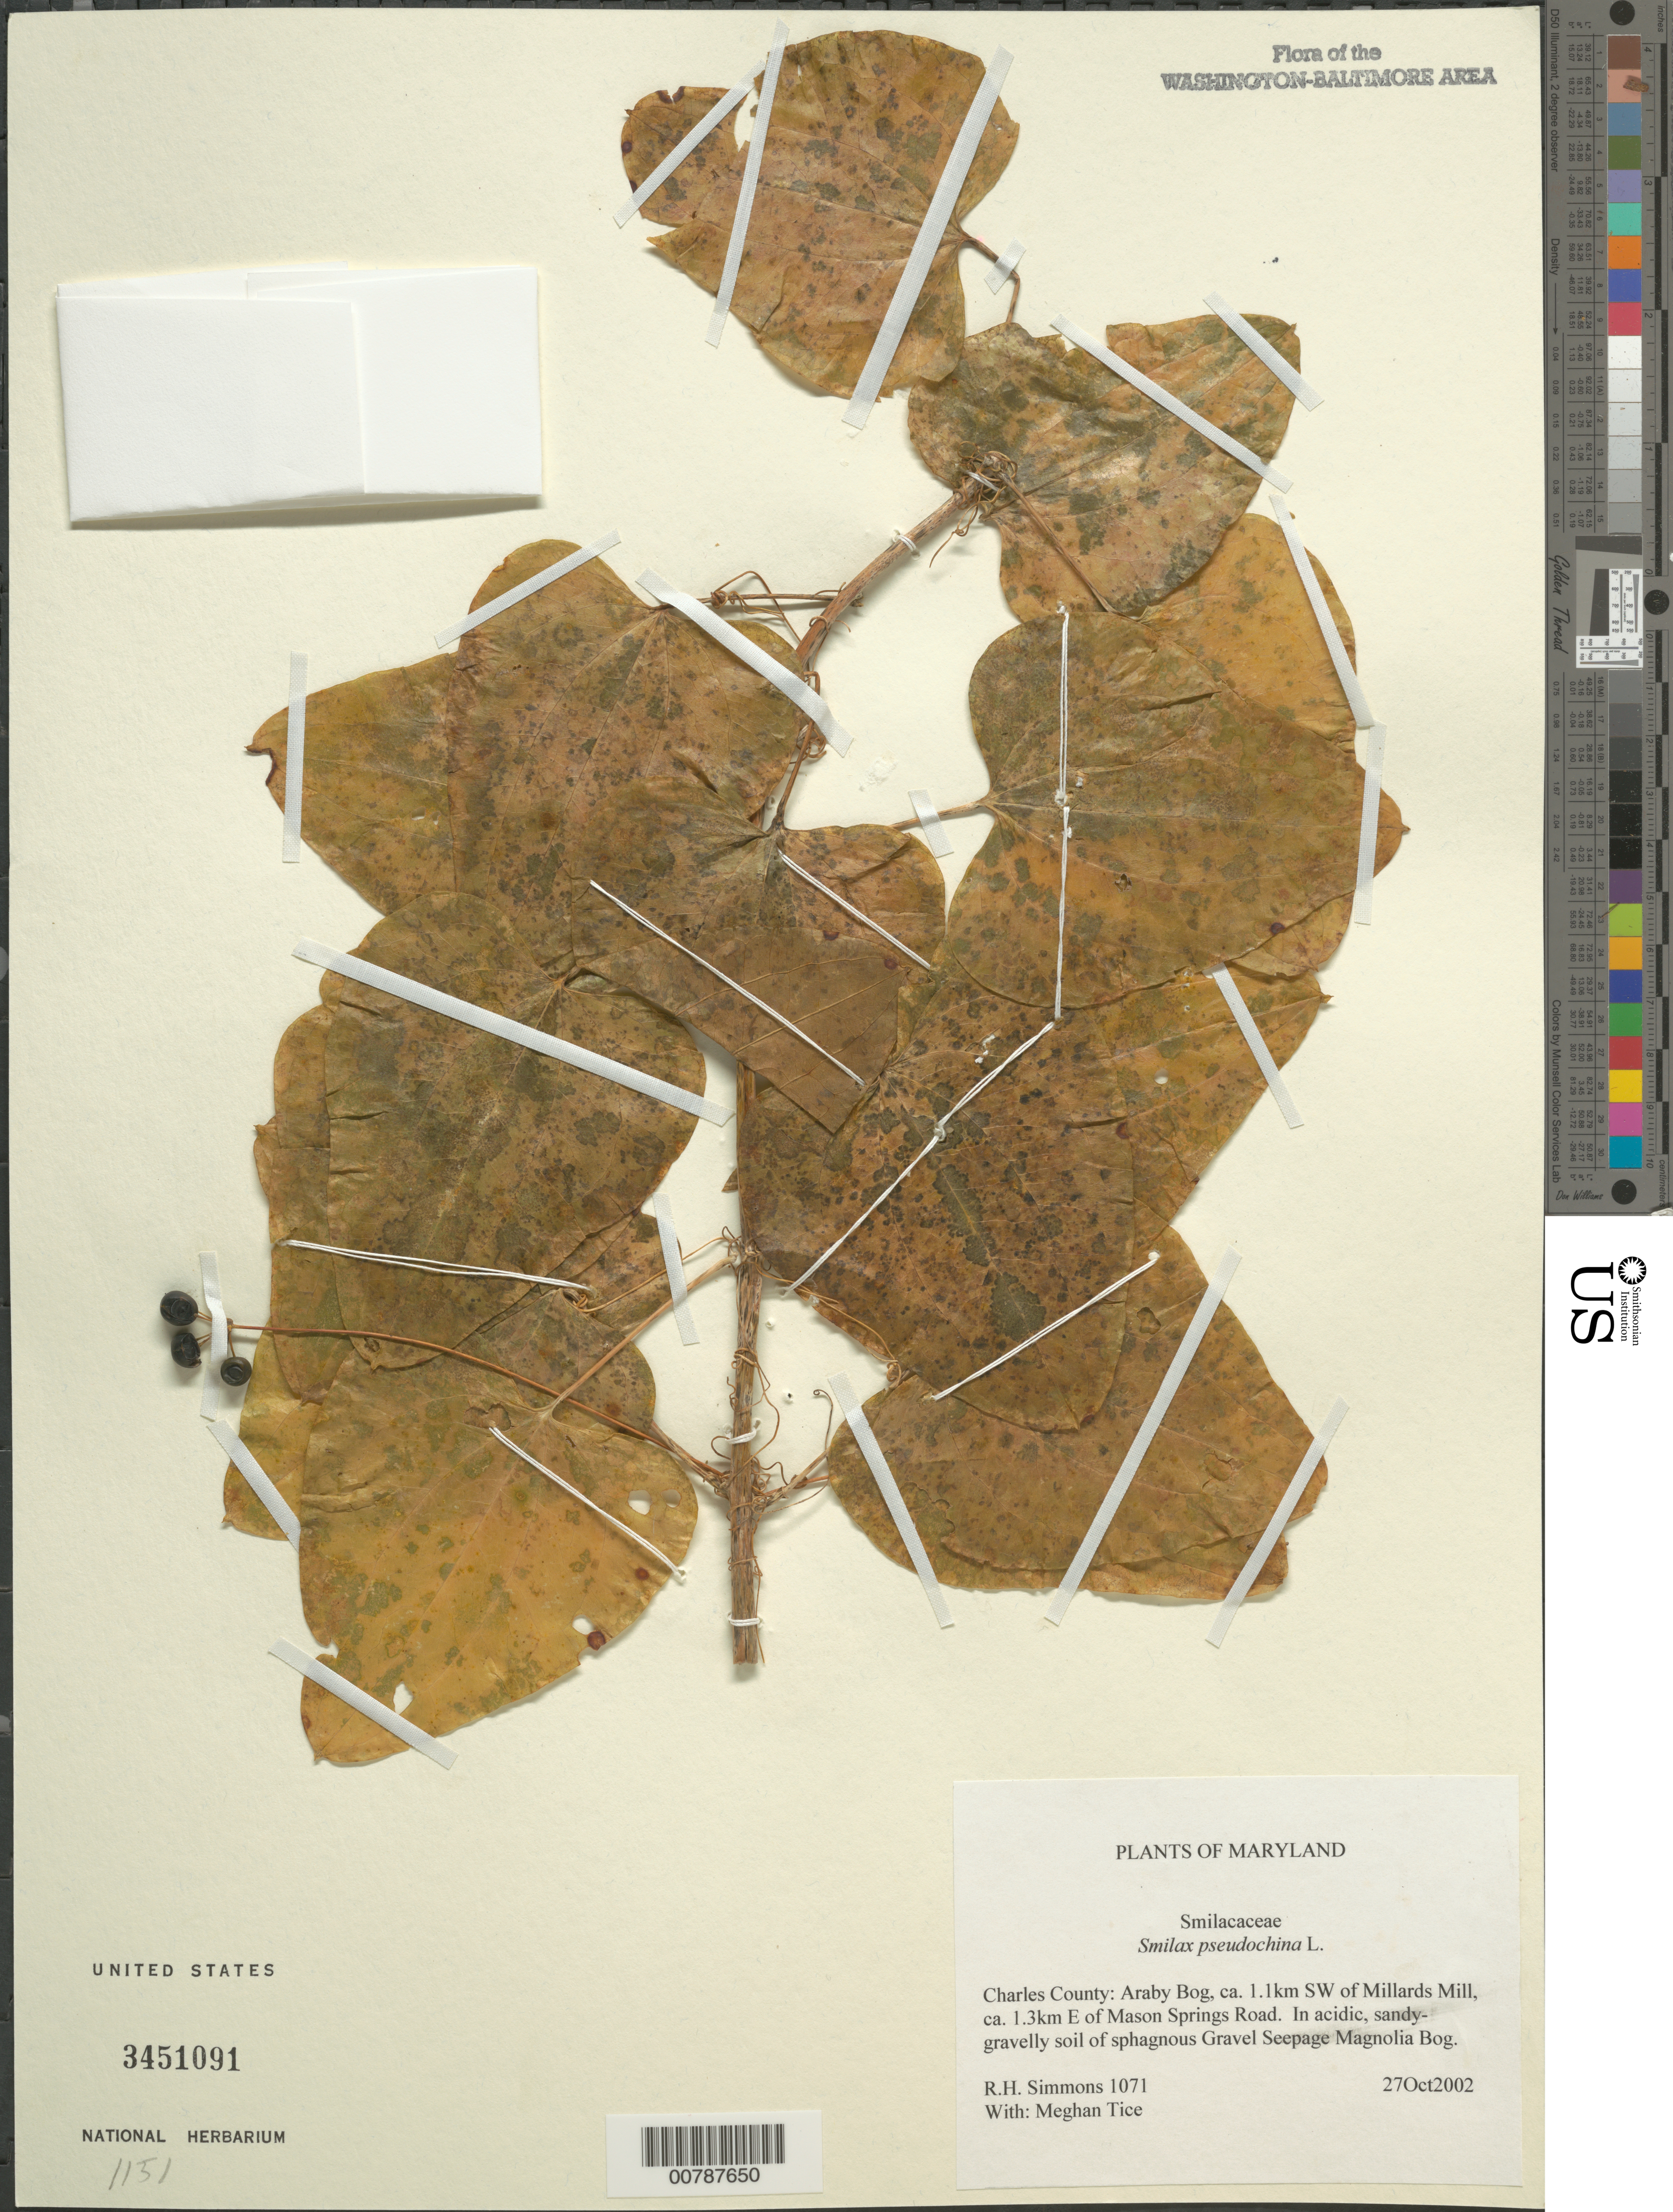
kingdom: Plantae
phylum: Tracheophyta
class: Liliopsida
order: Liliales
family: Smilacaceae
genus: Smilax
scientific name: Smilax pseudochina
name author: L.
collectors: R. H. Simmons & M. Tice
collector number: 1071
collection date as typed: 27 Oct 2002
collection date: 2002-10-27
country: United States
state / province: Maryland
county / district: Charles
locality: Araby Bog, ca. 1.1 km SW of Millards Mill, ca. 1.3 km E of Masons Springs Road.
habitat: In acidic, sandy-gravelly soil of sphagnous Gravel Seepage Magnolia Bog.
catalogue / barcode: US 3451091